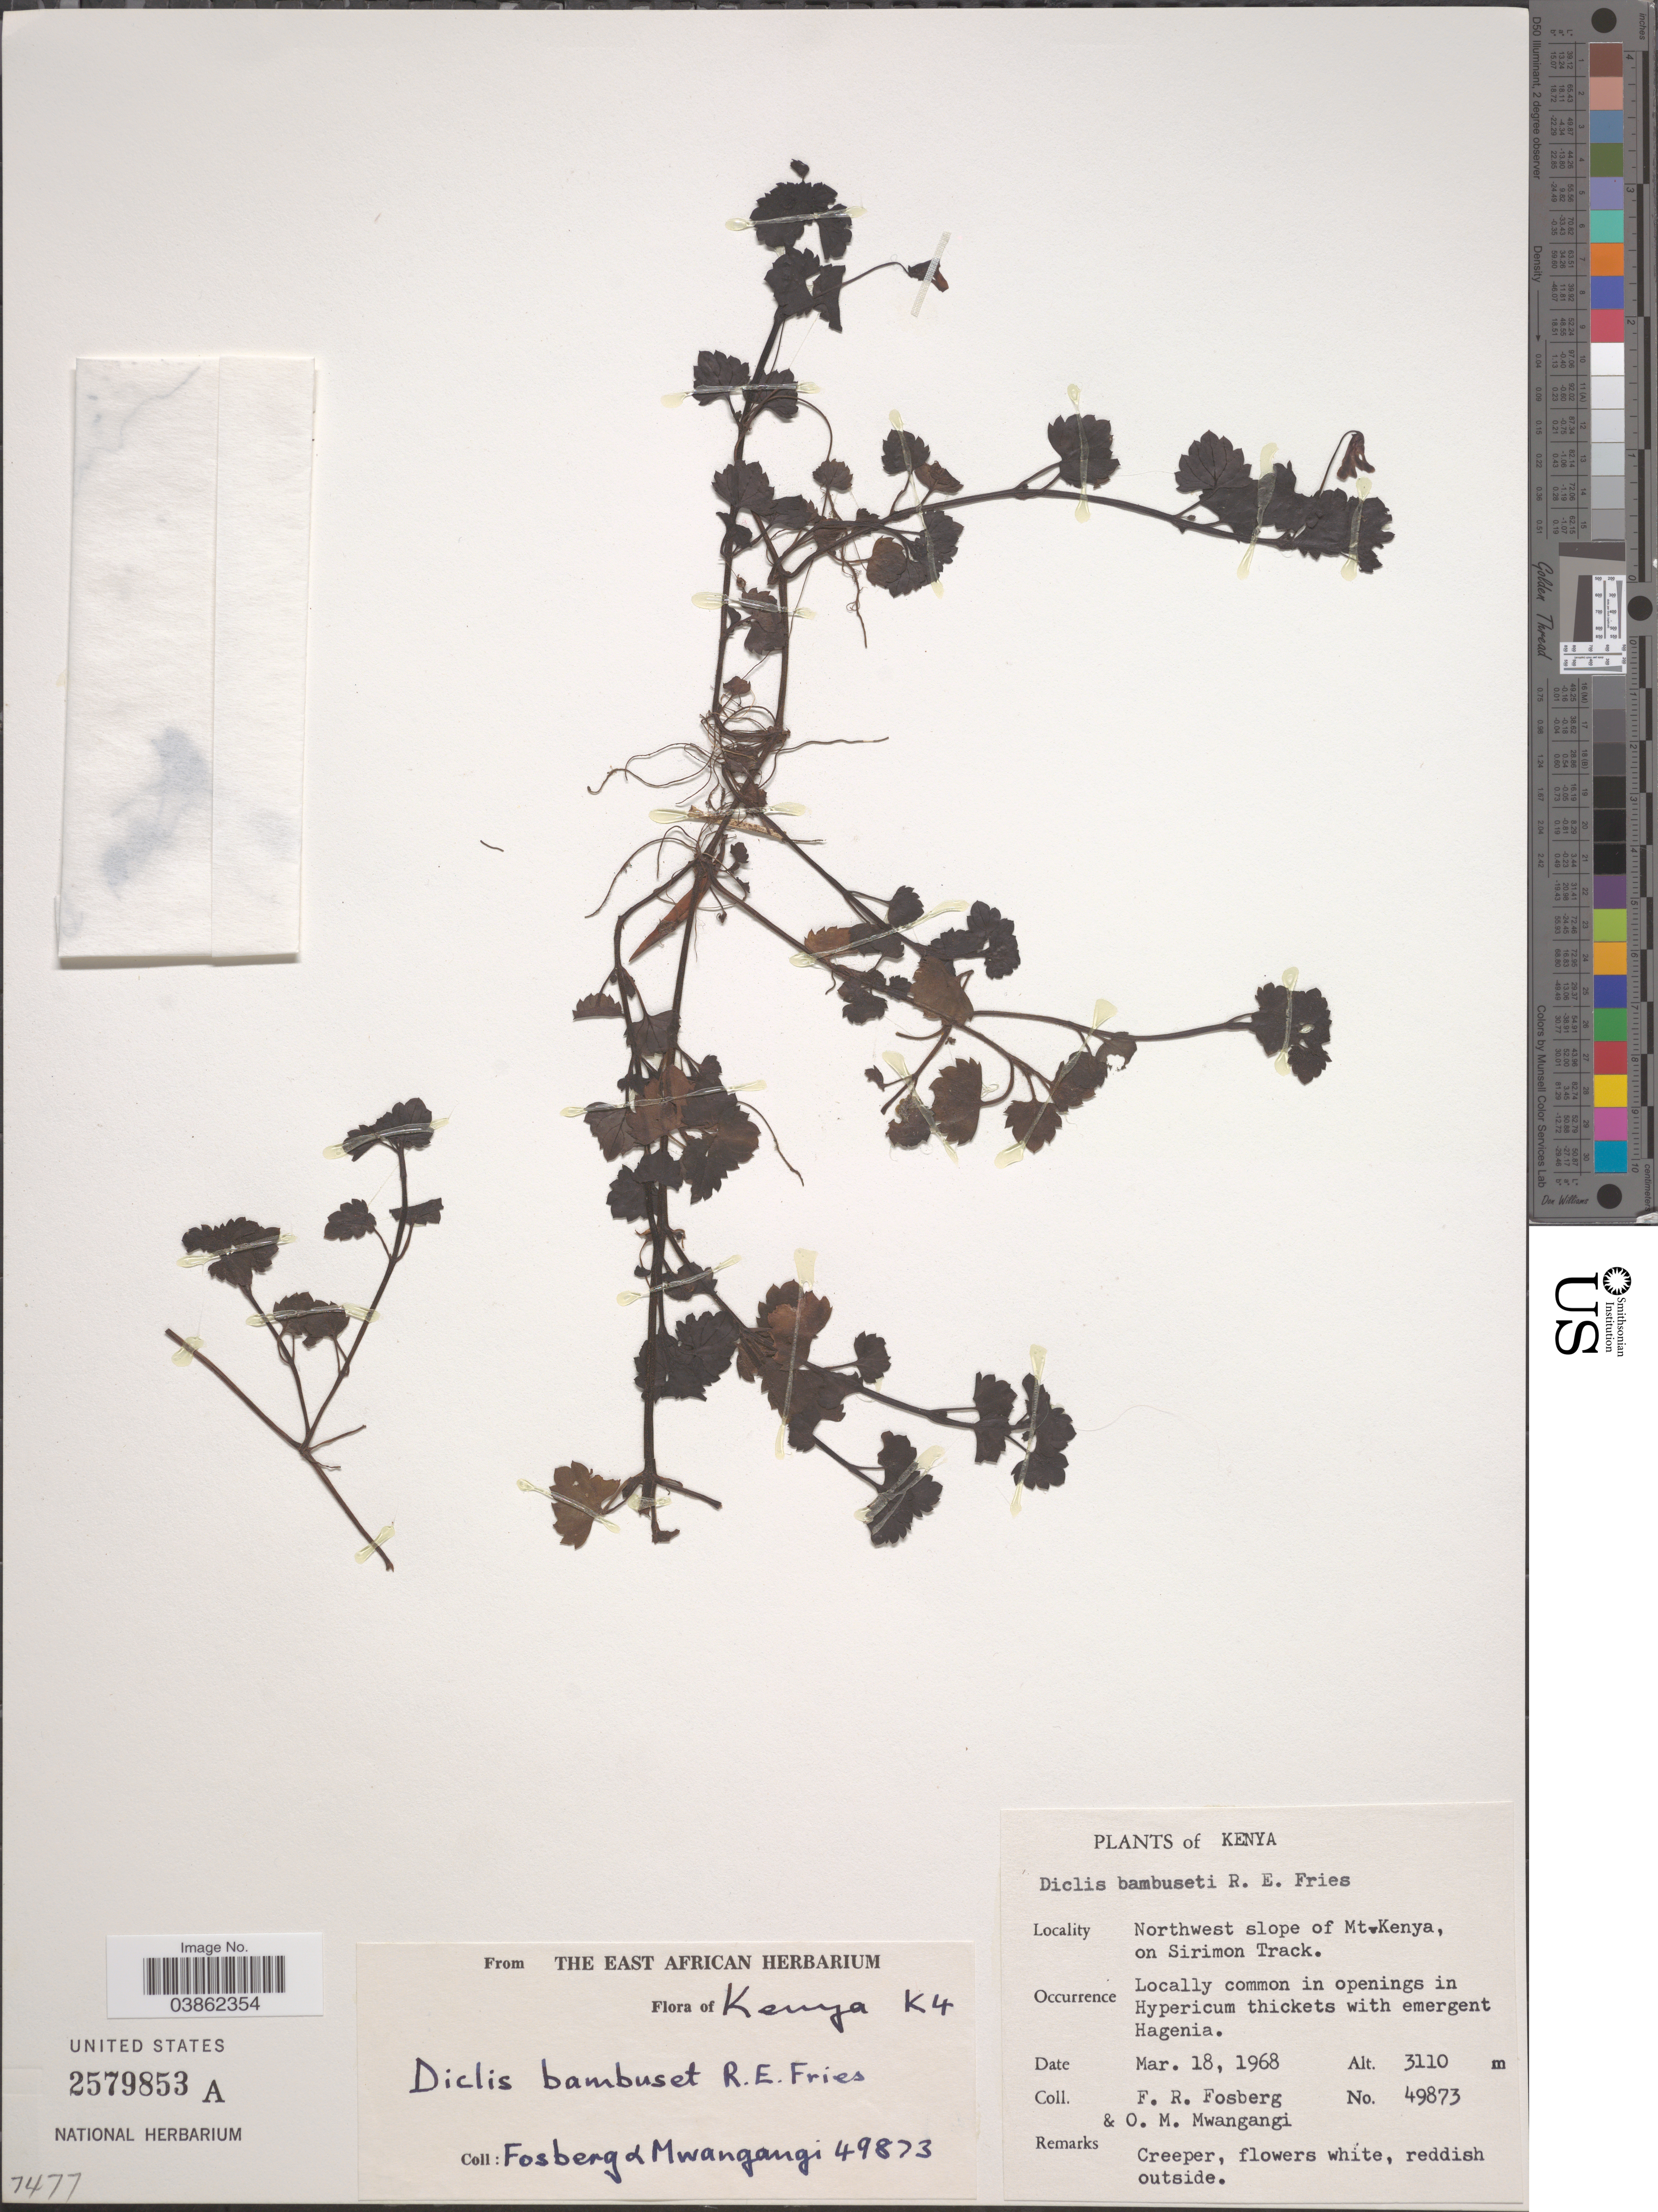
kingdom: Plantae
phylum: Tracheophyta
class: Magnoliopsida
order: Lamiales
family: Scrophulariaceae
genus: Diclis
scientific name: Diclis bambuseti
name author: R.E. Fr.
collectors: F. R. Fosberg & O. M. Mwangangi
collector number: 49873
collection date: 1968-03-18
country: Kenya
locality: Northwest slope of Mt. Kenya, on Sirimon Track.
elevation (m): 3110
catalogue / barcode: US 2579853A